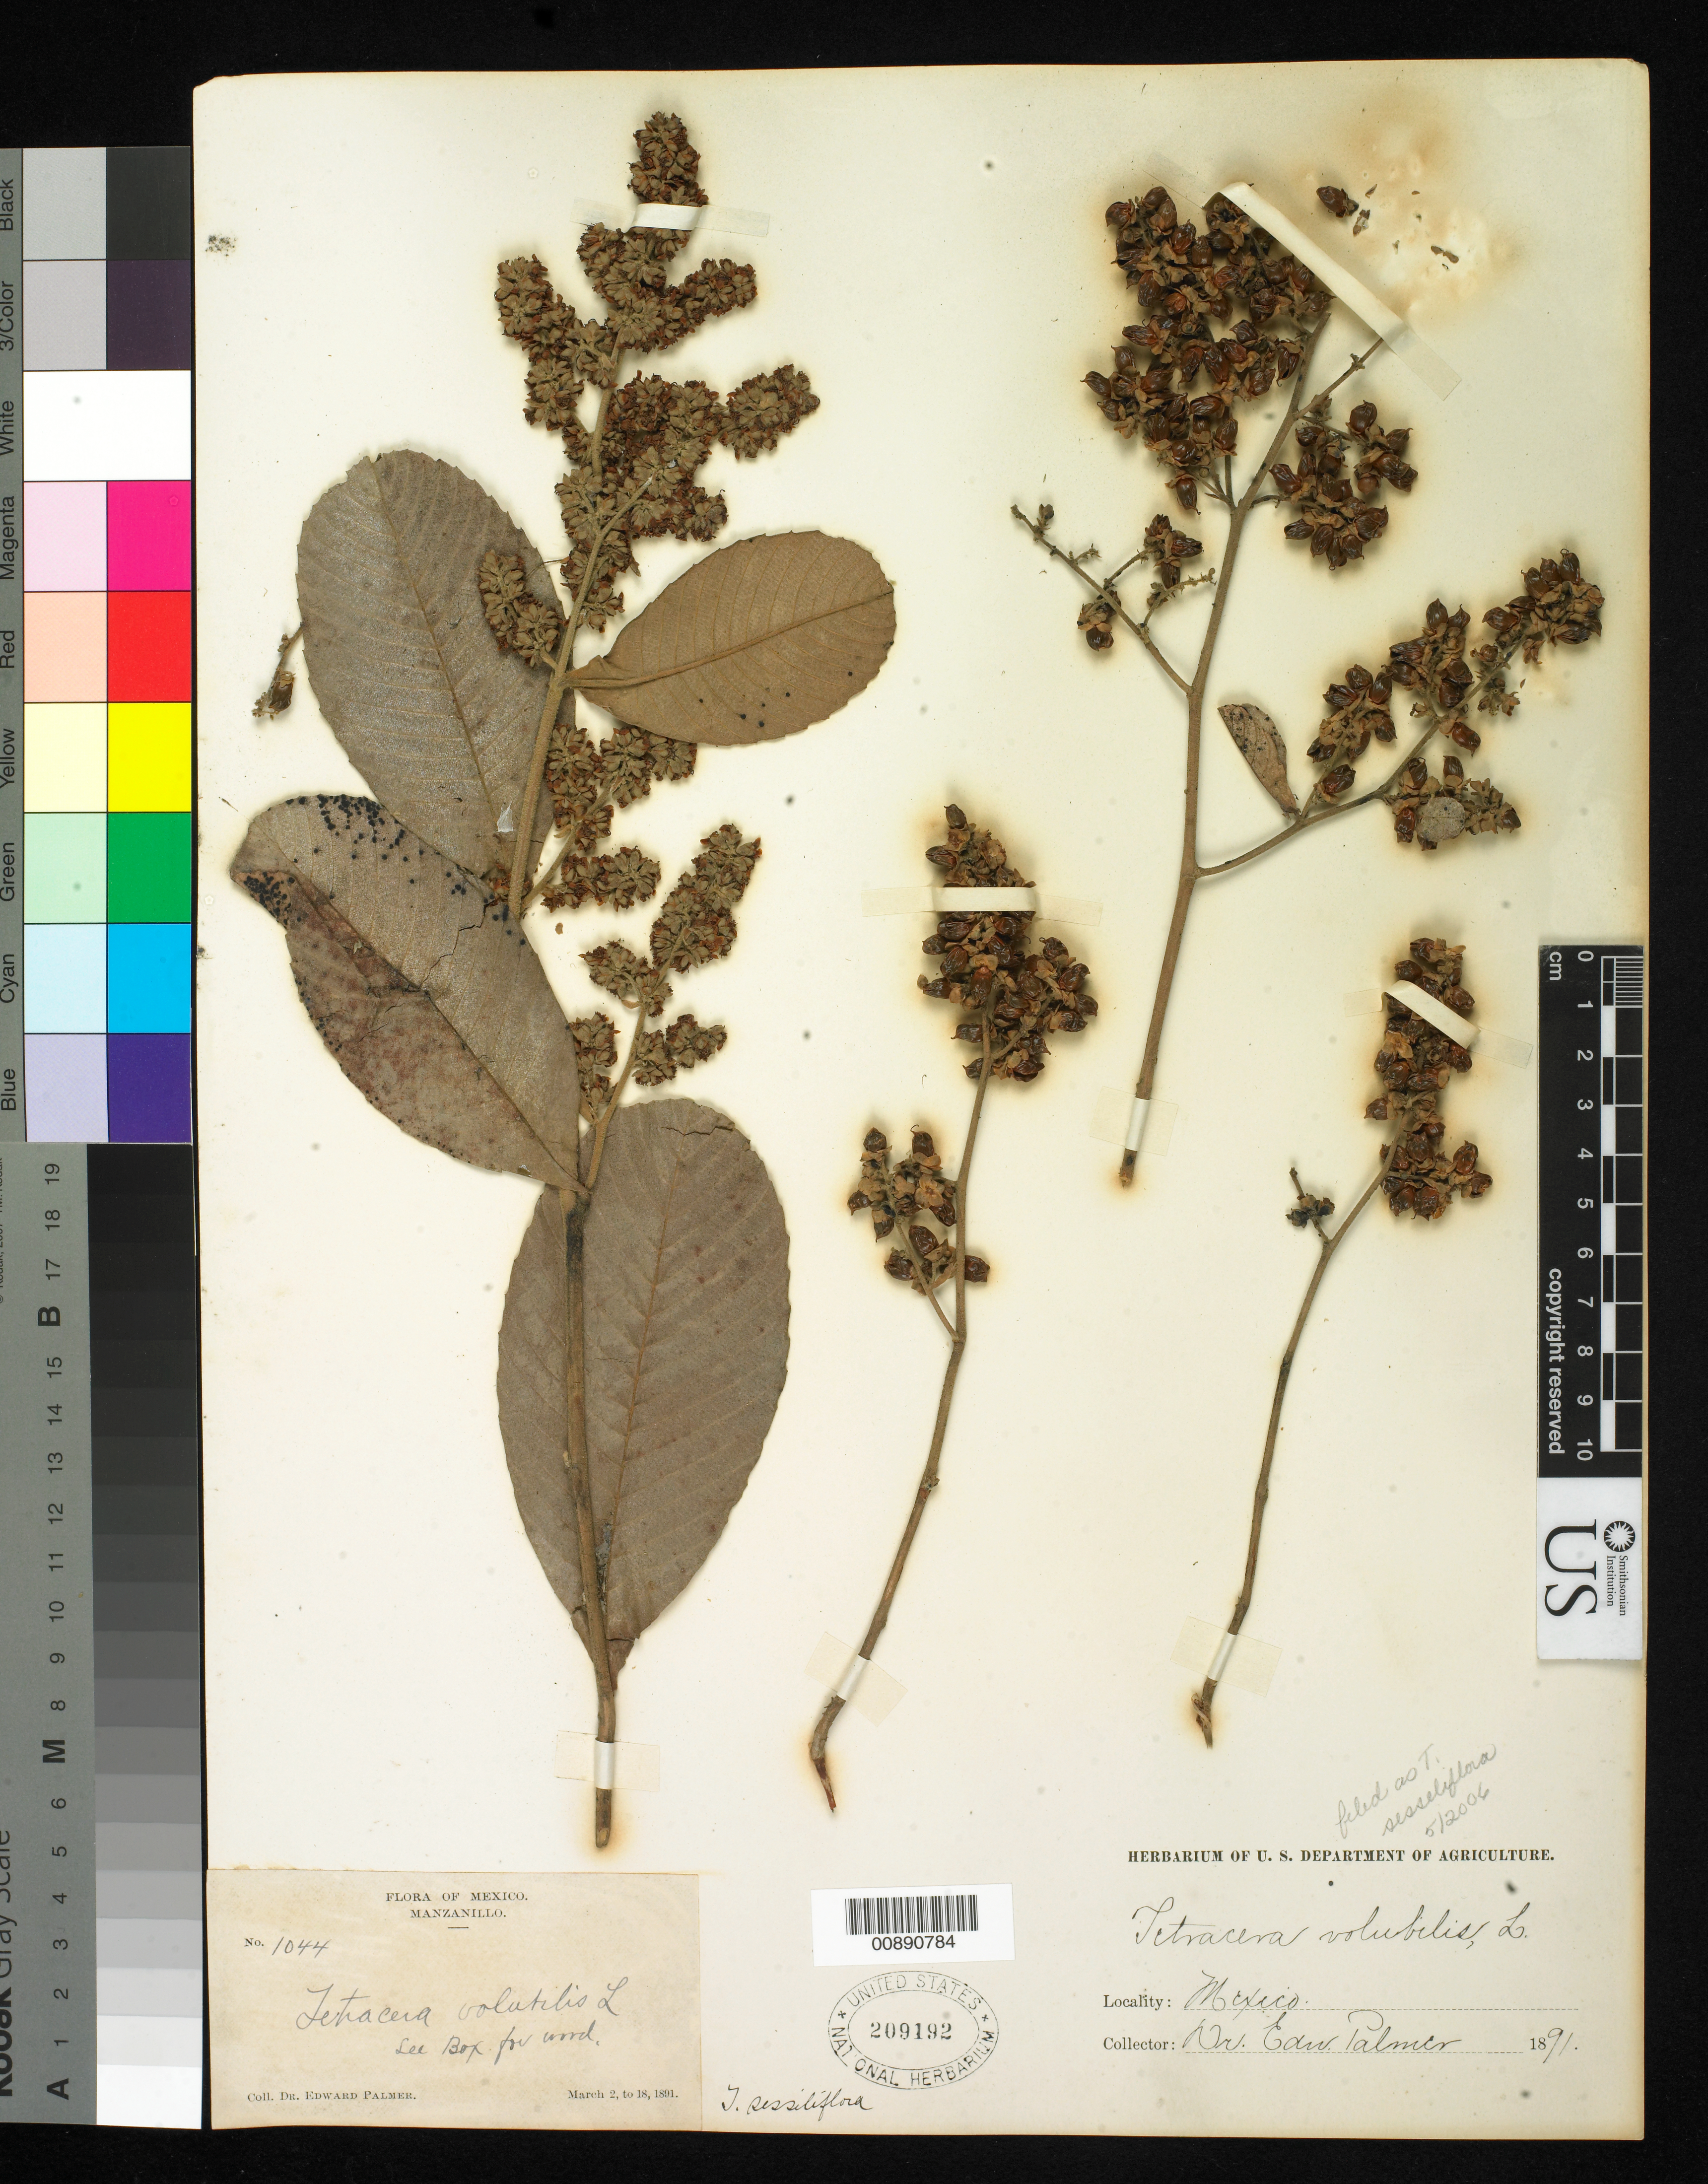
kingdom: Plantae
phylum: Tracheophyta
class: Magnoliopsida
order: Dilleniales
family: Dilleniaceae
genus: Tetracera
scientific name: Tetracera sessiliflora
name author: Triana & Planch.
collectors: E. Palmer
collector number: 1044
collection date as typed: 02 Mar 1891 to 18 Mar 1891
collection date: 1891-03-02/1891-03-18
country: Mexico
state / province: Colima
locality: Manzanillo, Colima.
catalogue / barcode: US 209192